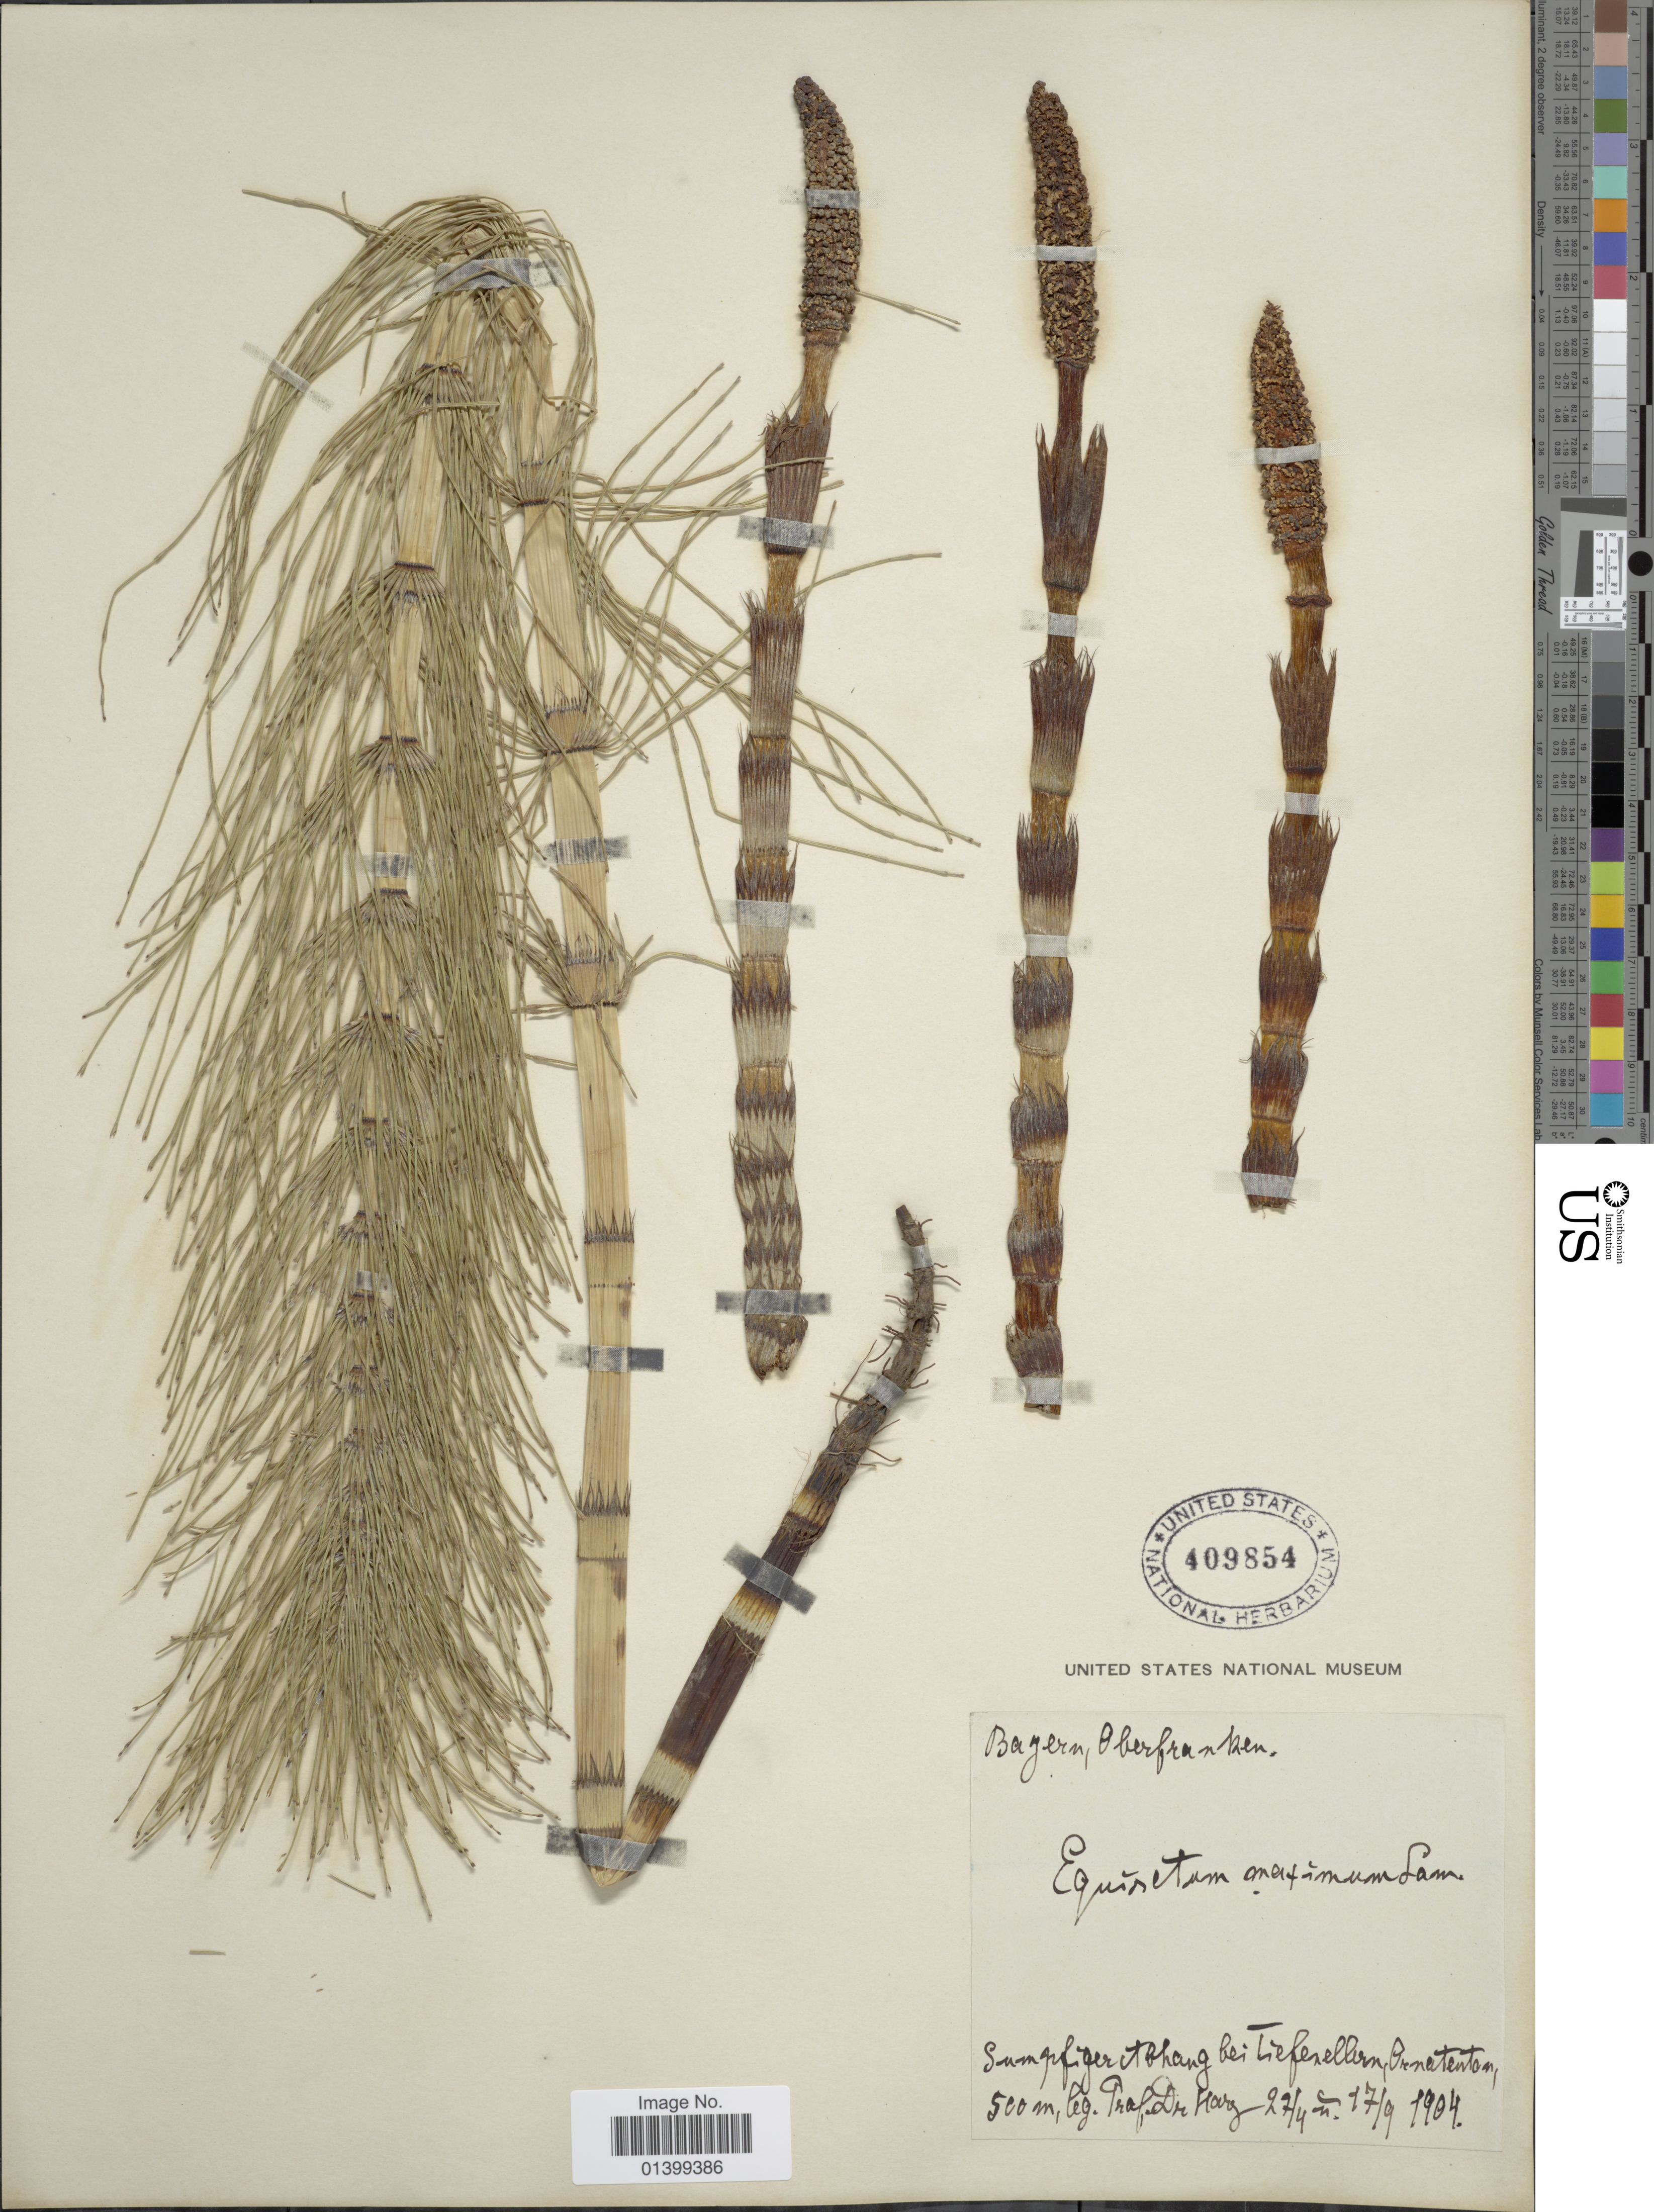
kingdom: Plantae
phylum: Tracheophyta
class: Polypodiopsida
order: Equisetales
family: Equisetaceae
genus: Equisetum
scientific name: Equisetum telmateia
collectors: -. Harz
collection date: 1904-04-27/1904-09-17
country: Germany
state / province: Bayern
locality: Bayern, Oberfranken. Sumpfiger Abhang bei Tiefenellern, Ornatenton. [interpreted]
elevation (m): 500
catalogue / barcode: US 409854